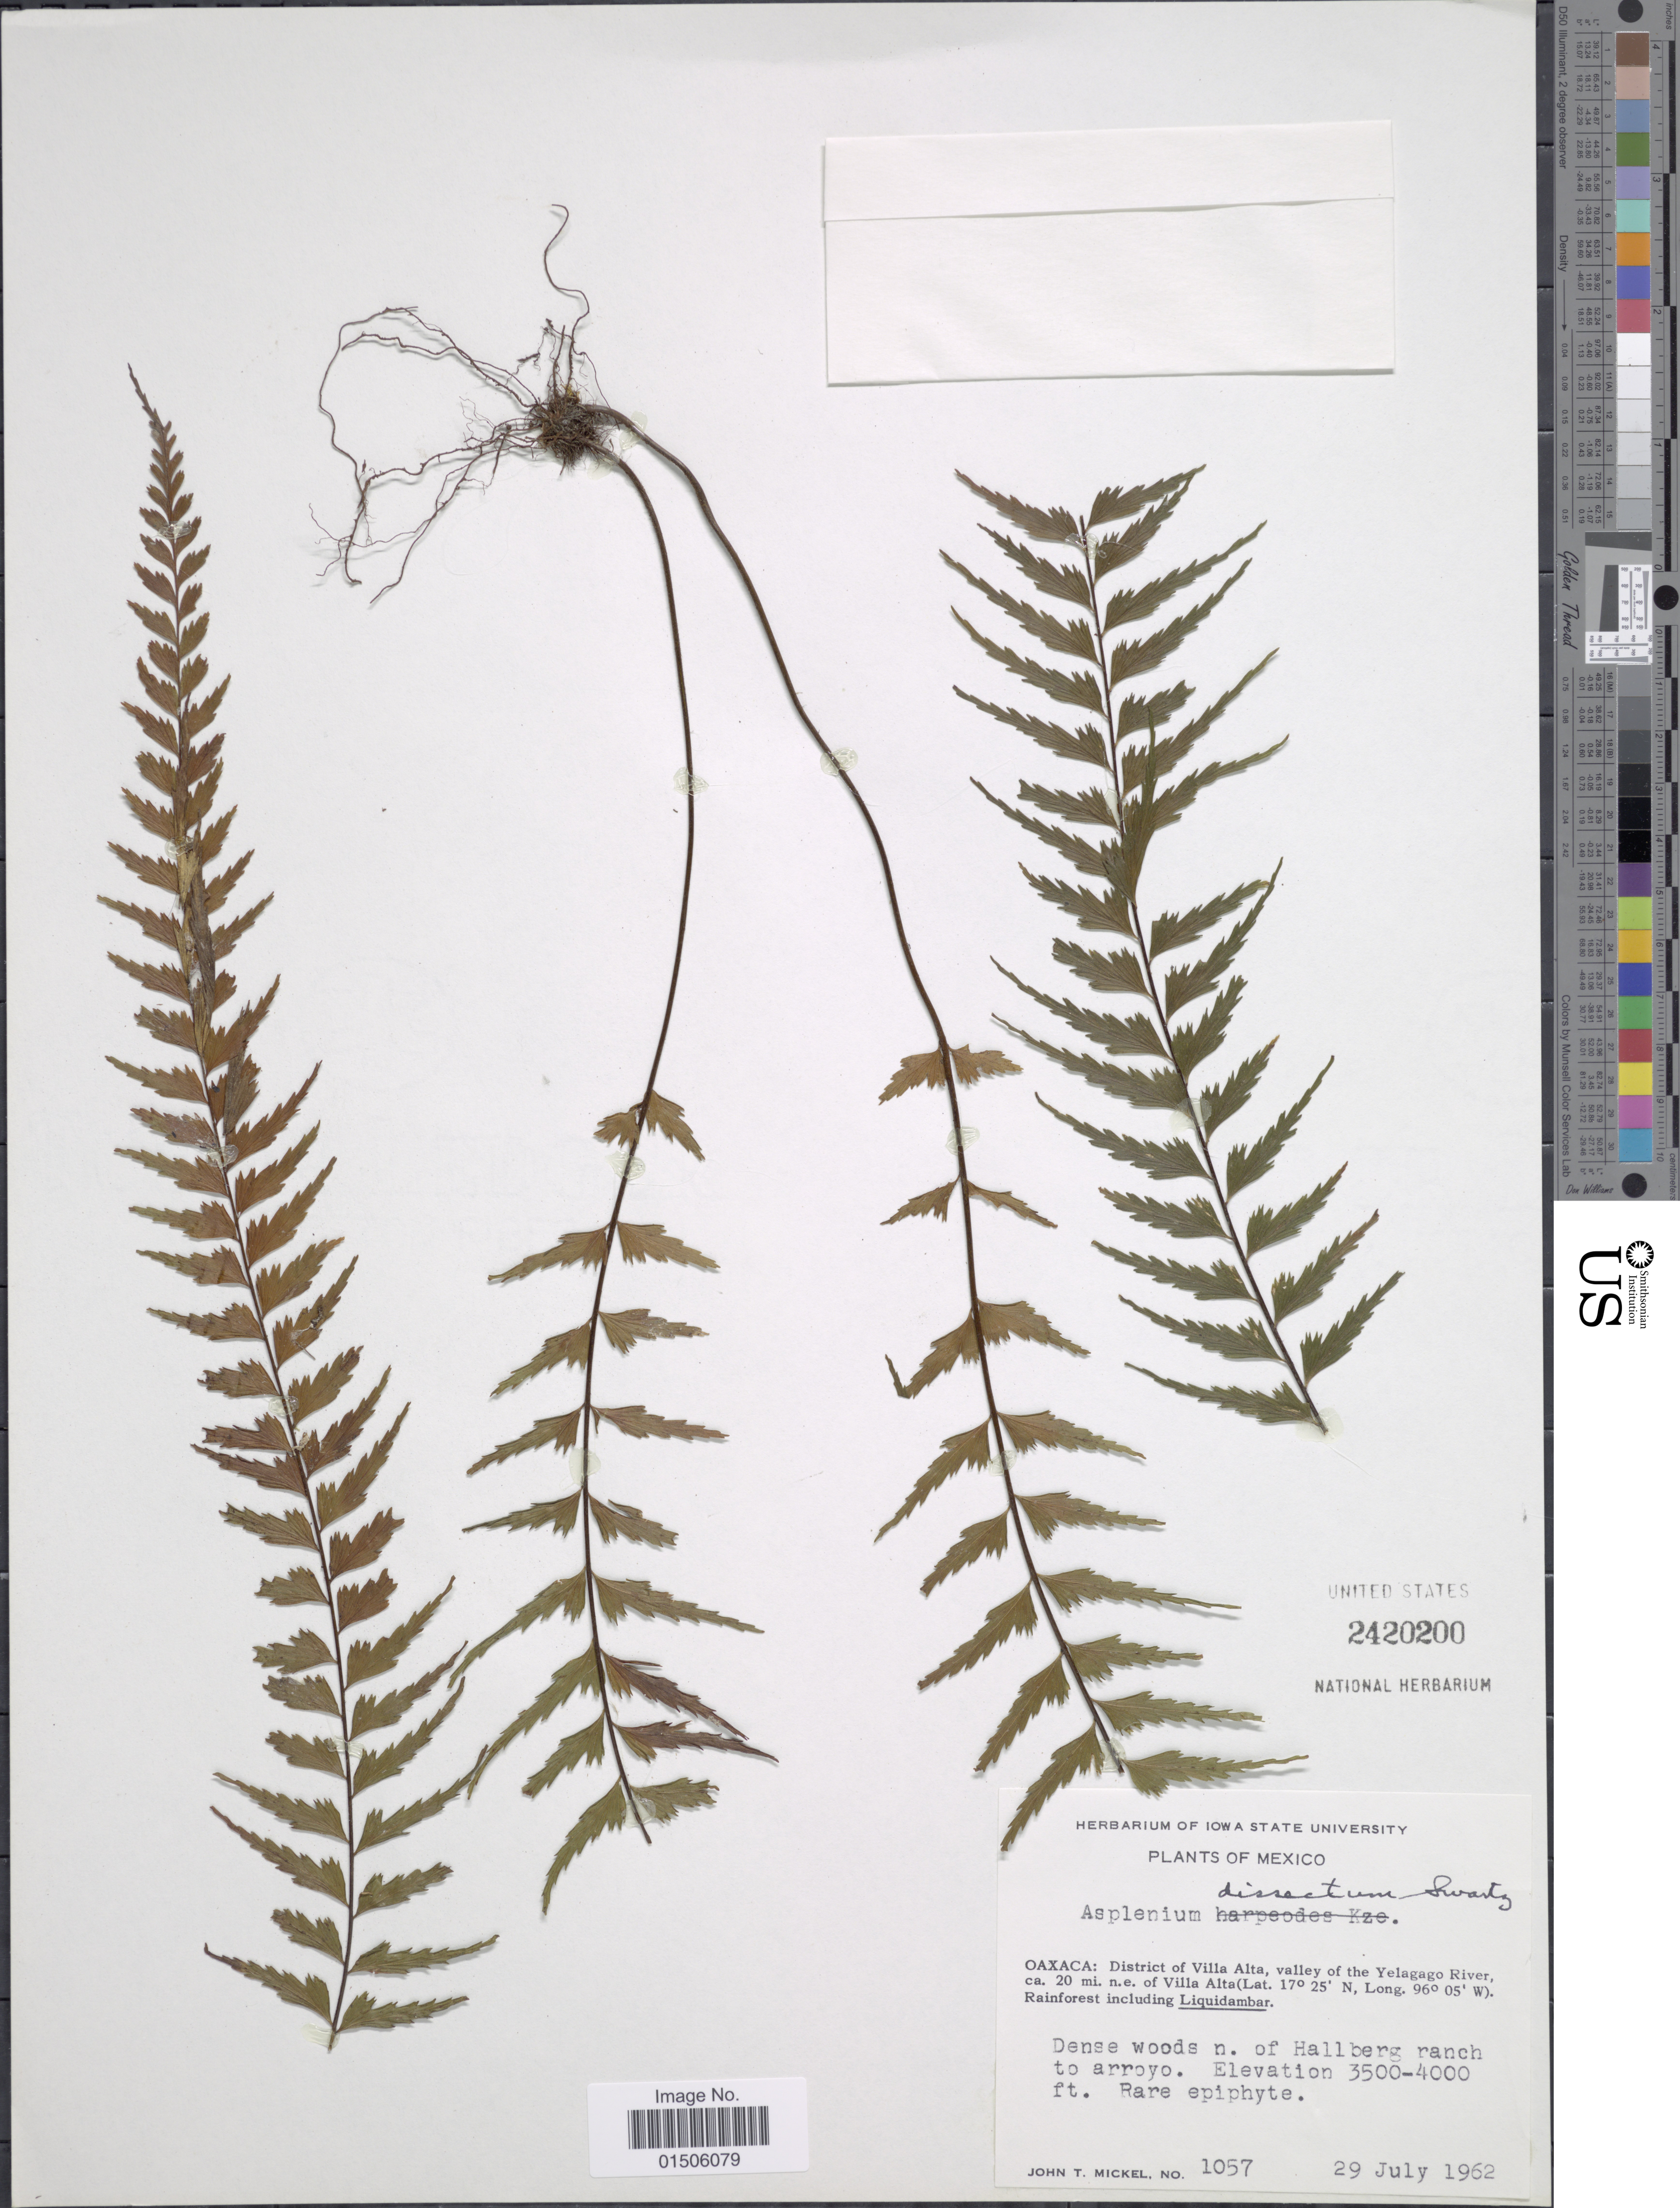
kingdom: Plantae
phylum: Tracheophyta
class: Polypodiopsida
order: Polypodiales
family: Aspleniaceae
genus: Asplenium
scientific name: Asplenium dissectum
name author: Sw.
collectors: J. T. Mickel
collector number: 1057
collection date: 1962-07-29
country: Mexico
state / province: Oaxaca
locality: District of Villa Alta, valley of the Yelagago River, ca. 20 mi. n.e. of Villa Alta, Dense woods n. of Hallberg ranch to arroyo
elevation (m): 1067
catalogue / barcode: US 2420200